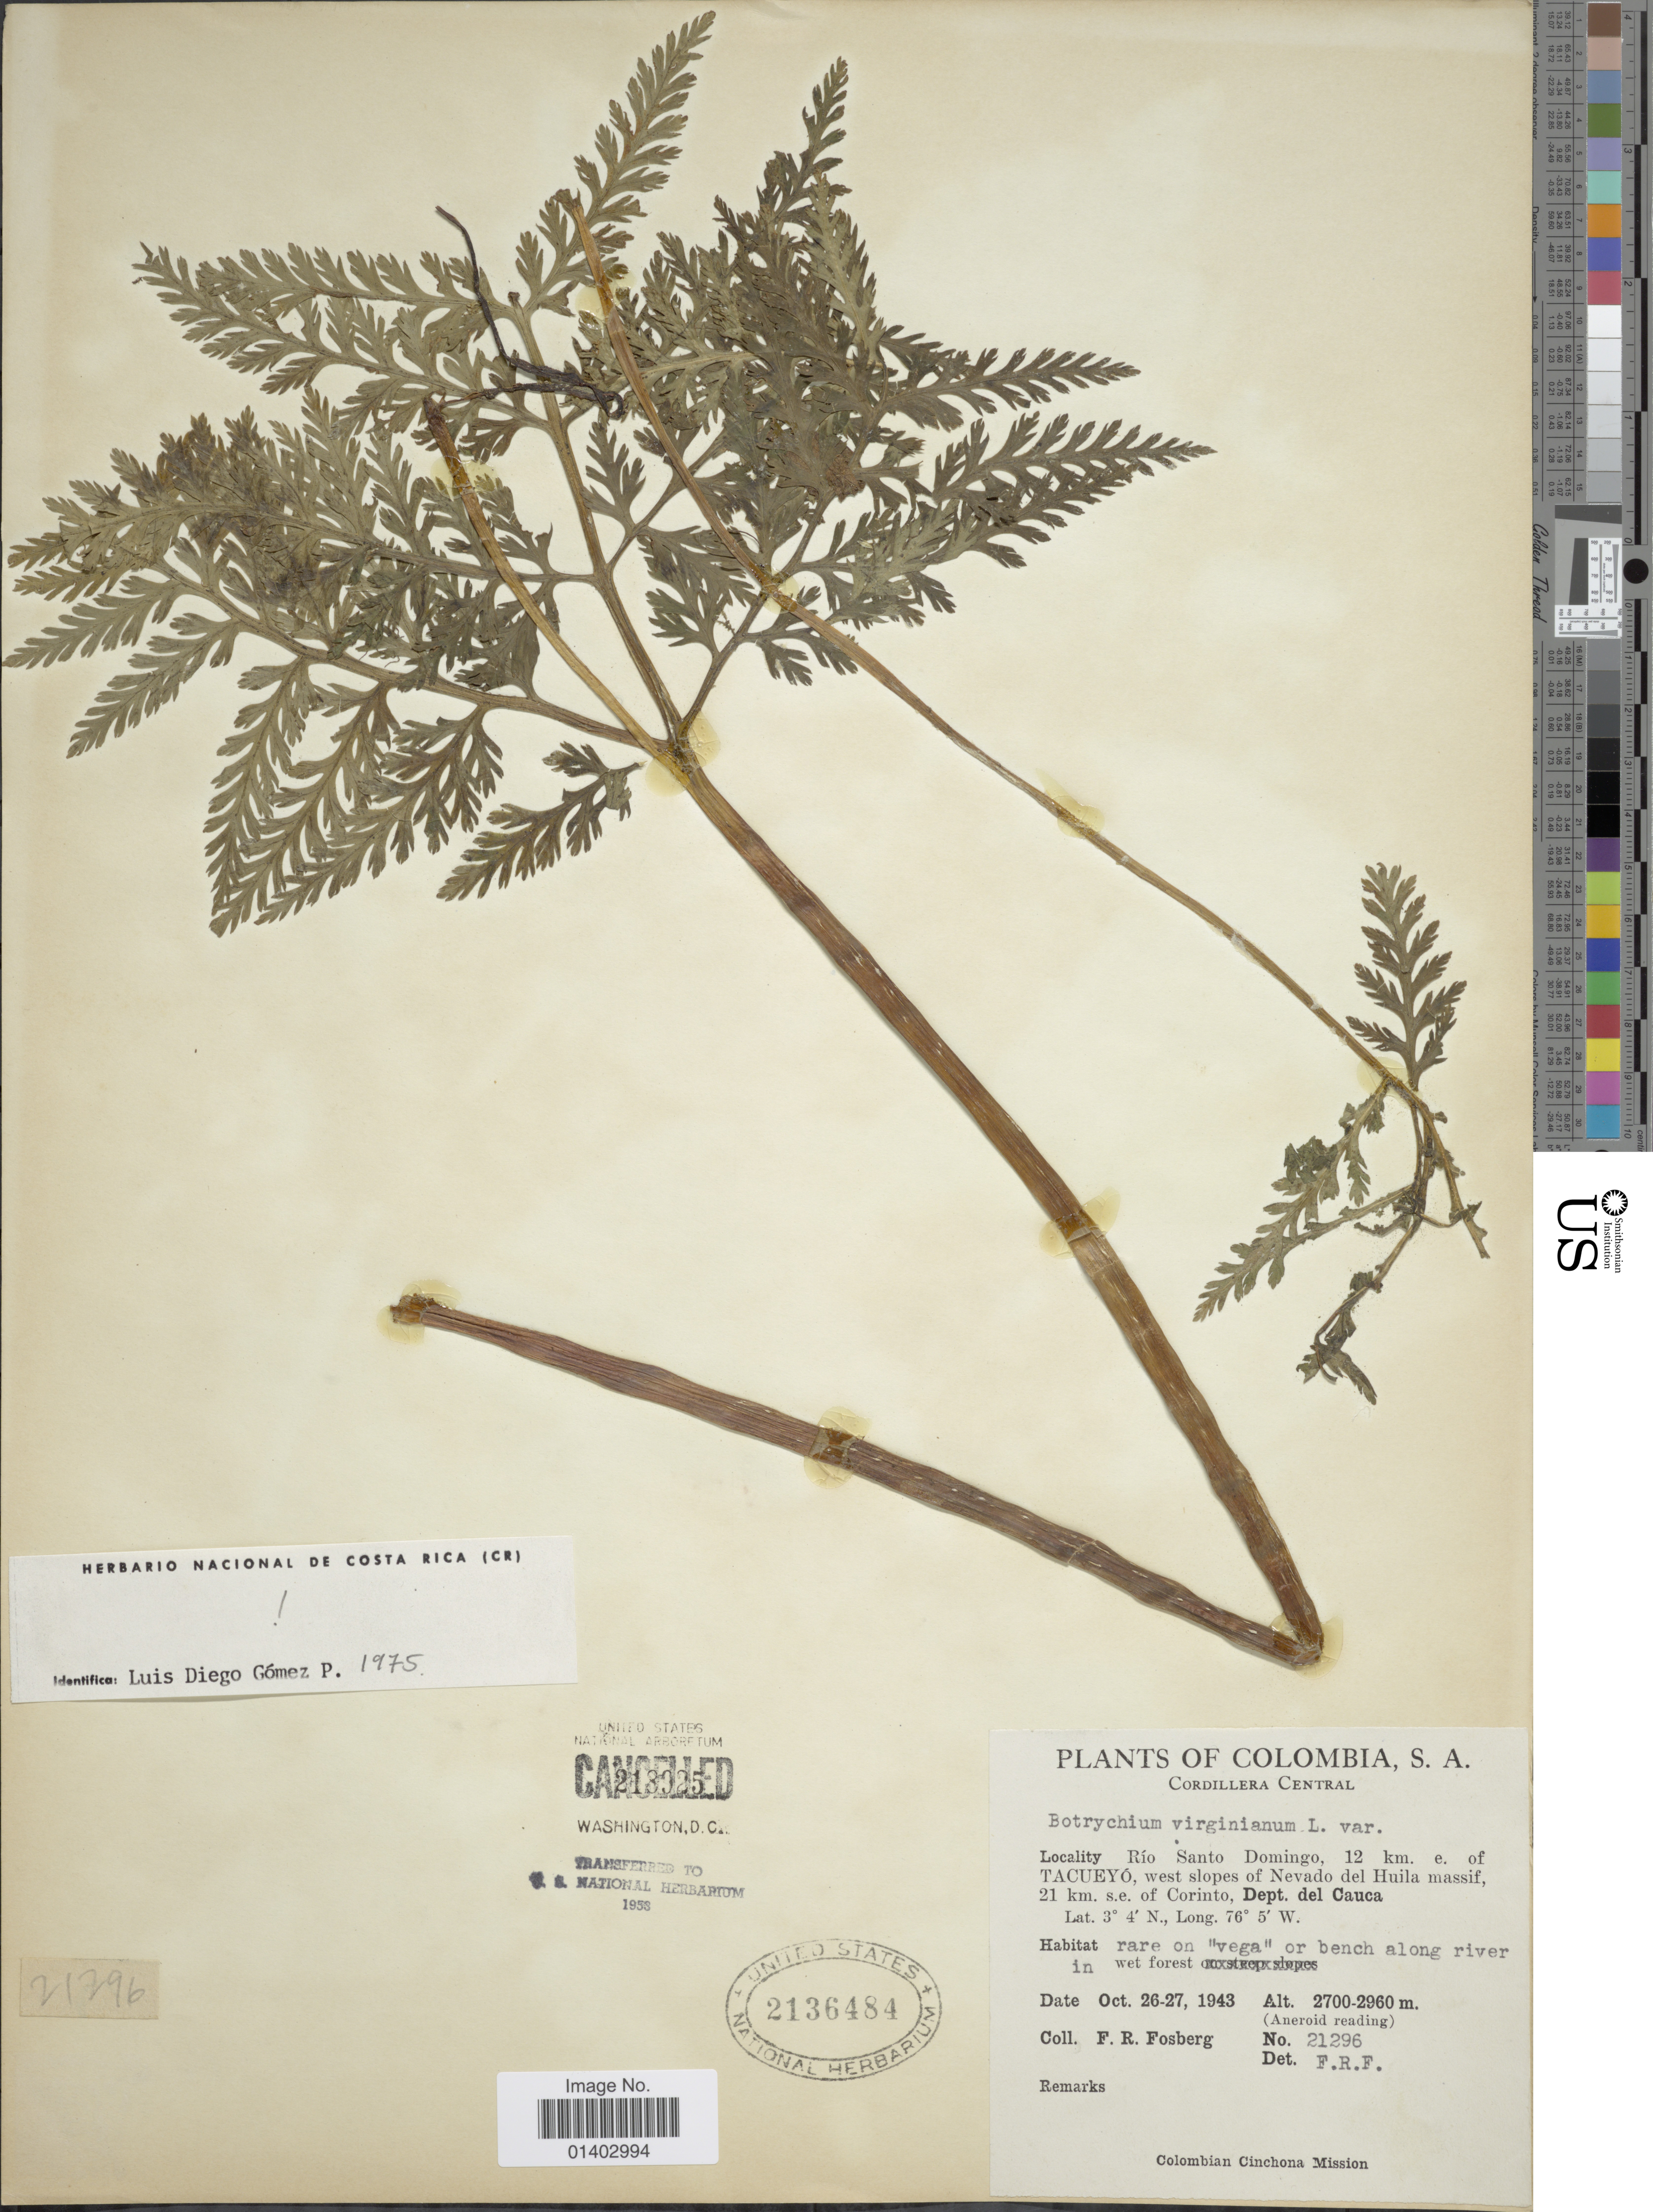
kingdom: Plantae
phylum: Tracheophyta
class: Polypodiopsida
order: Ophioglossales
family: Ophioglossaceae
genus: Botrychium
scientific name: Botrychium virginianum var. mexicanum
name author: Hook. & Grev.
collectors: F. R. Fosberg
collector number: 21296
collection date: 1943-10-26/1943-10-27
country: Colombia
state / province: Cauca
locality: Río Santo Domingo, 12 km e of Tacueyó, west slopes of Nevado del Huila massif, 21 km s.e. of Corinto, Dept del Cauca, Cordillera Central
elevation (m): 2700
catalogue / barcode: US 2136484